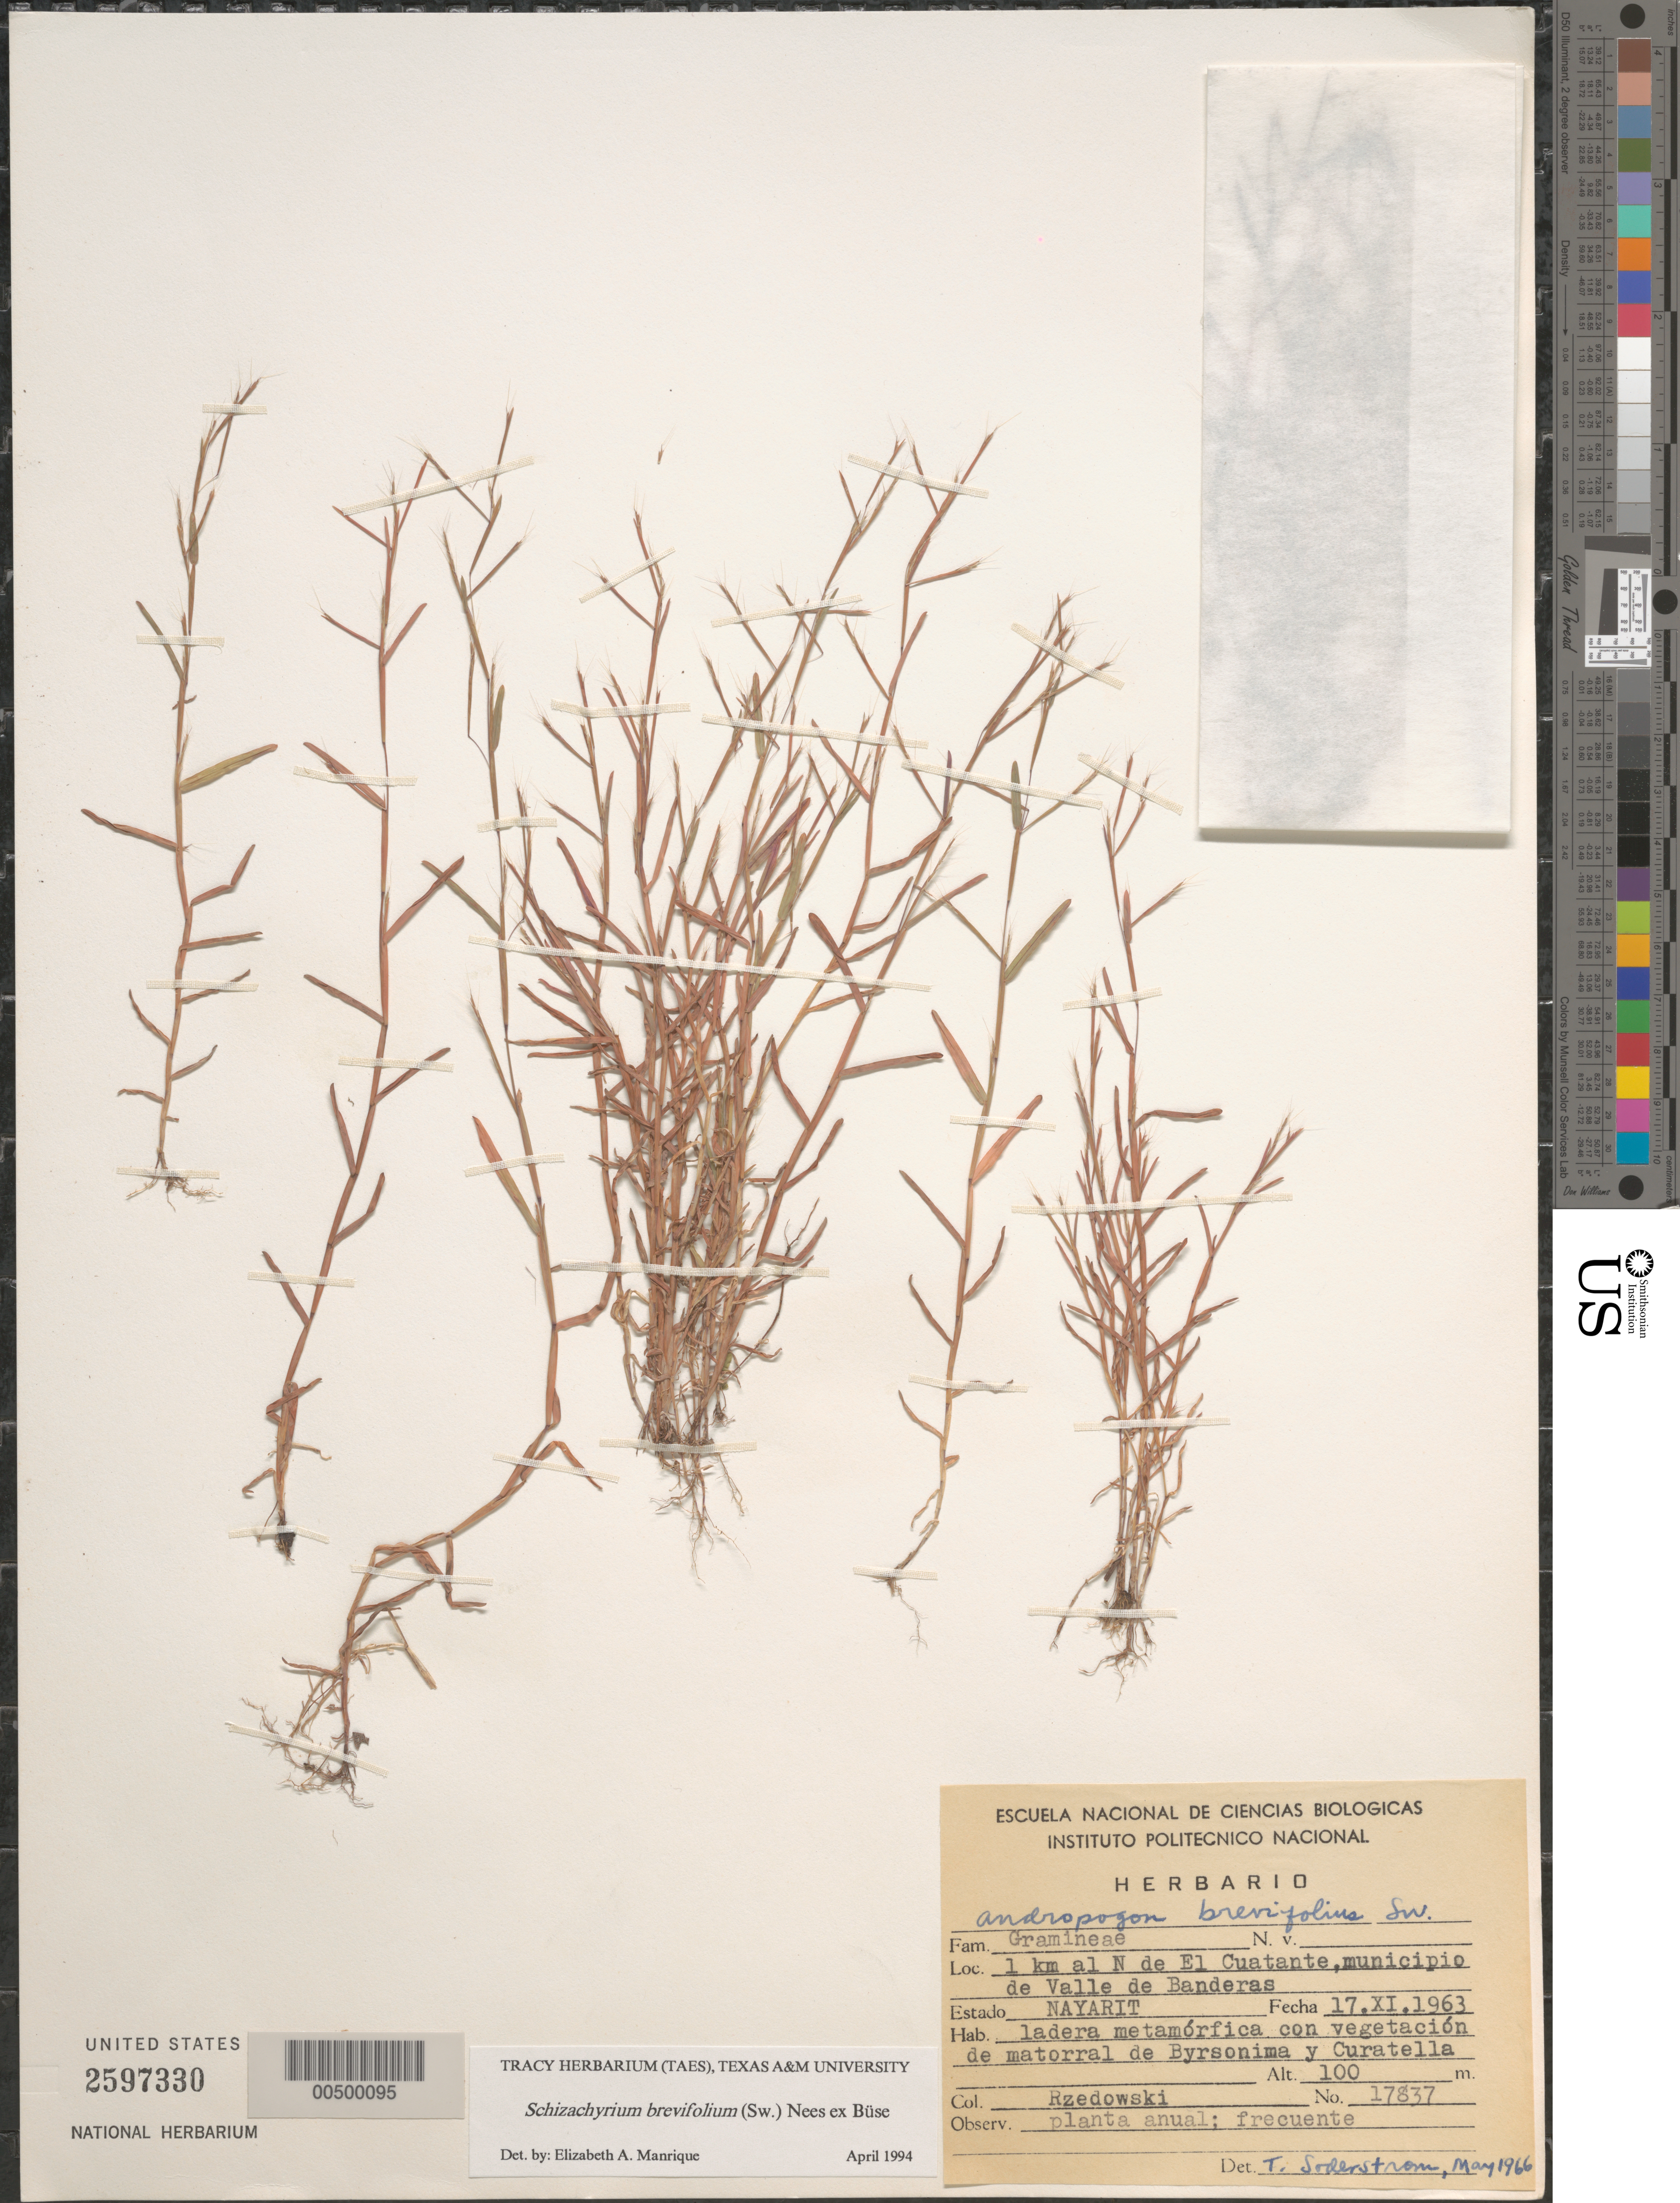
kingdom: Plantae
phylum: Tracheophyta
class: Liliopsida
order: Poales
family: Poaceae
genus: Schizachyrium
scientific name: Schizachyrium brevifolium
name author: (Sw.) Nees ex Büse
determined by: Manrique, E. A.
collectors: J. Rzedowski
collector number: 17837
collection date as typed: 17 Nov 1963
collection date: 1963-11-17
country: Mexico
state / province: Nayarit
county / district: Valle de Banderas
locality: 1 km N of El Cuatante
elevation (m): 100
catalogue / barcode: US 2597330